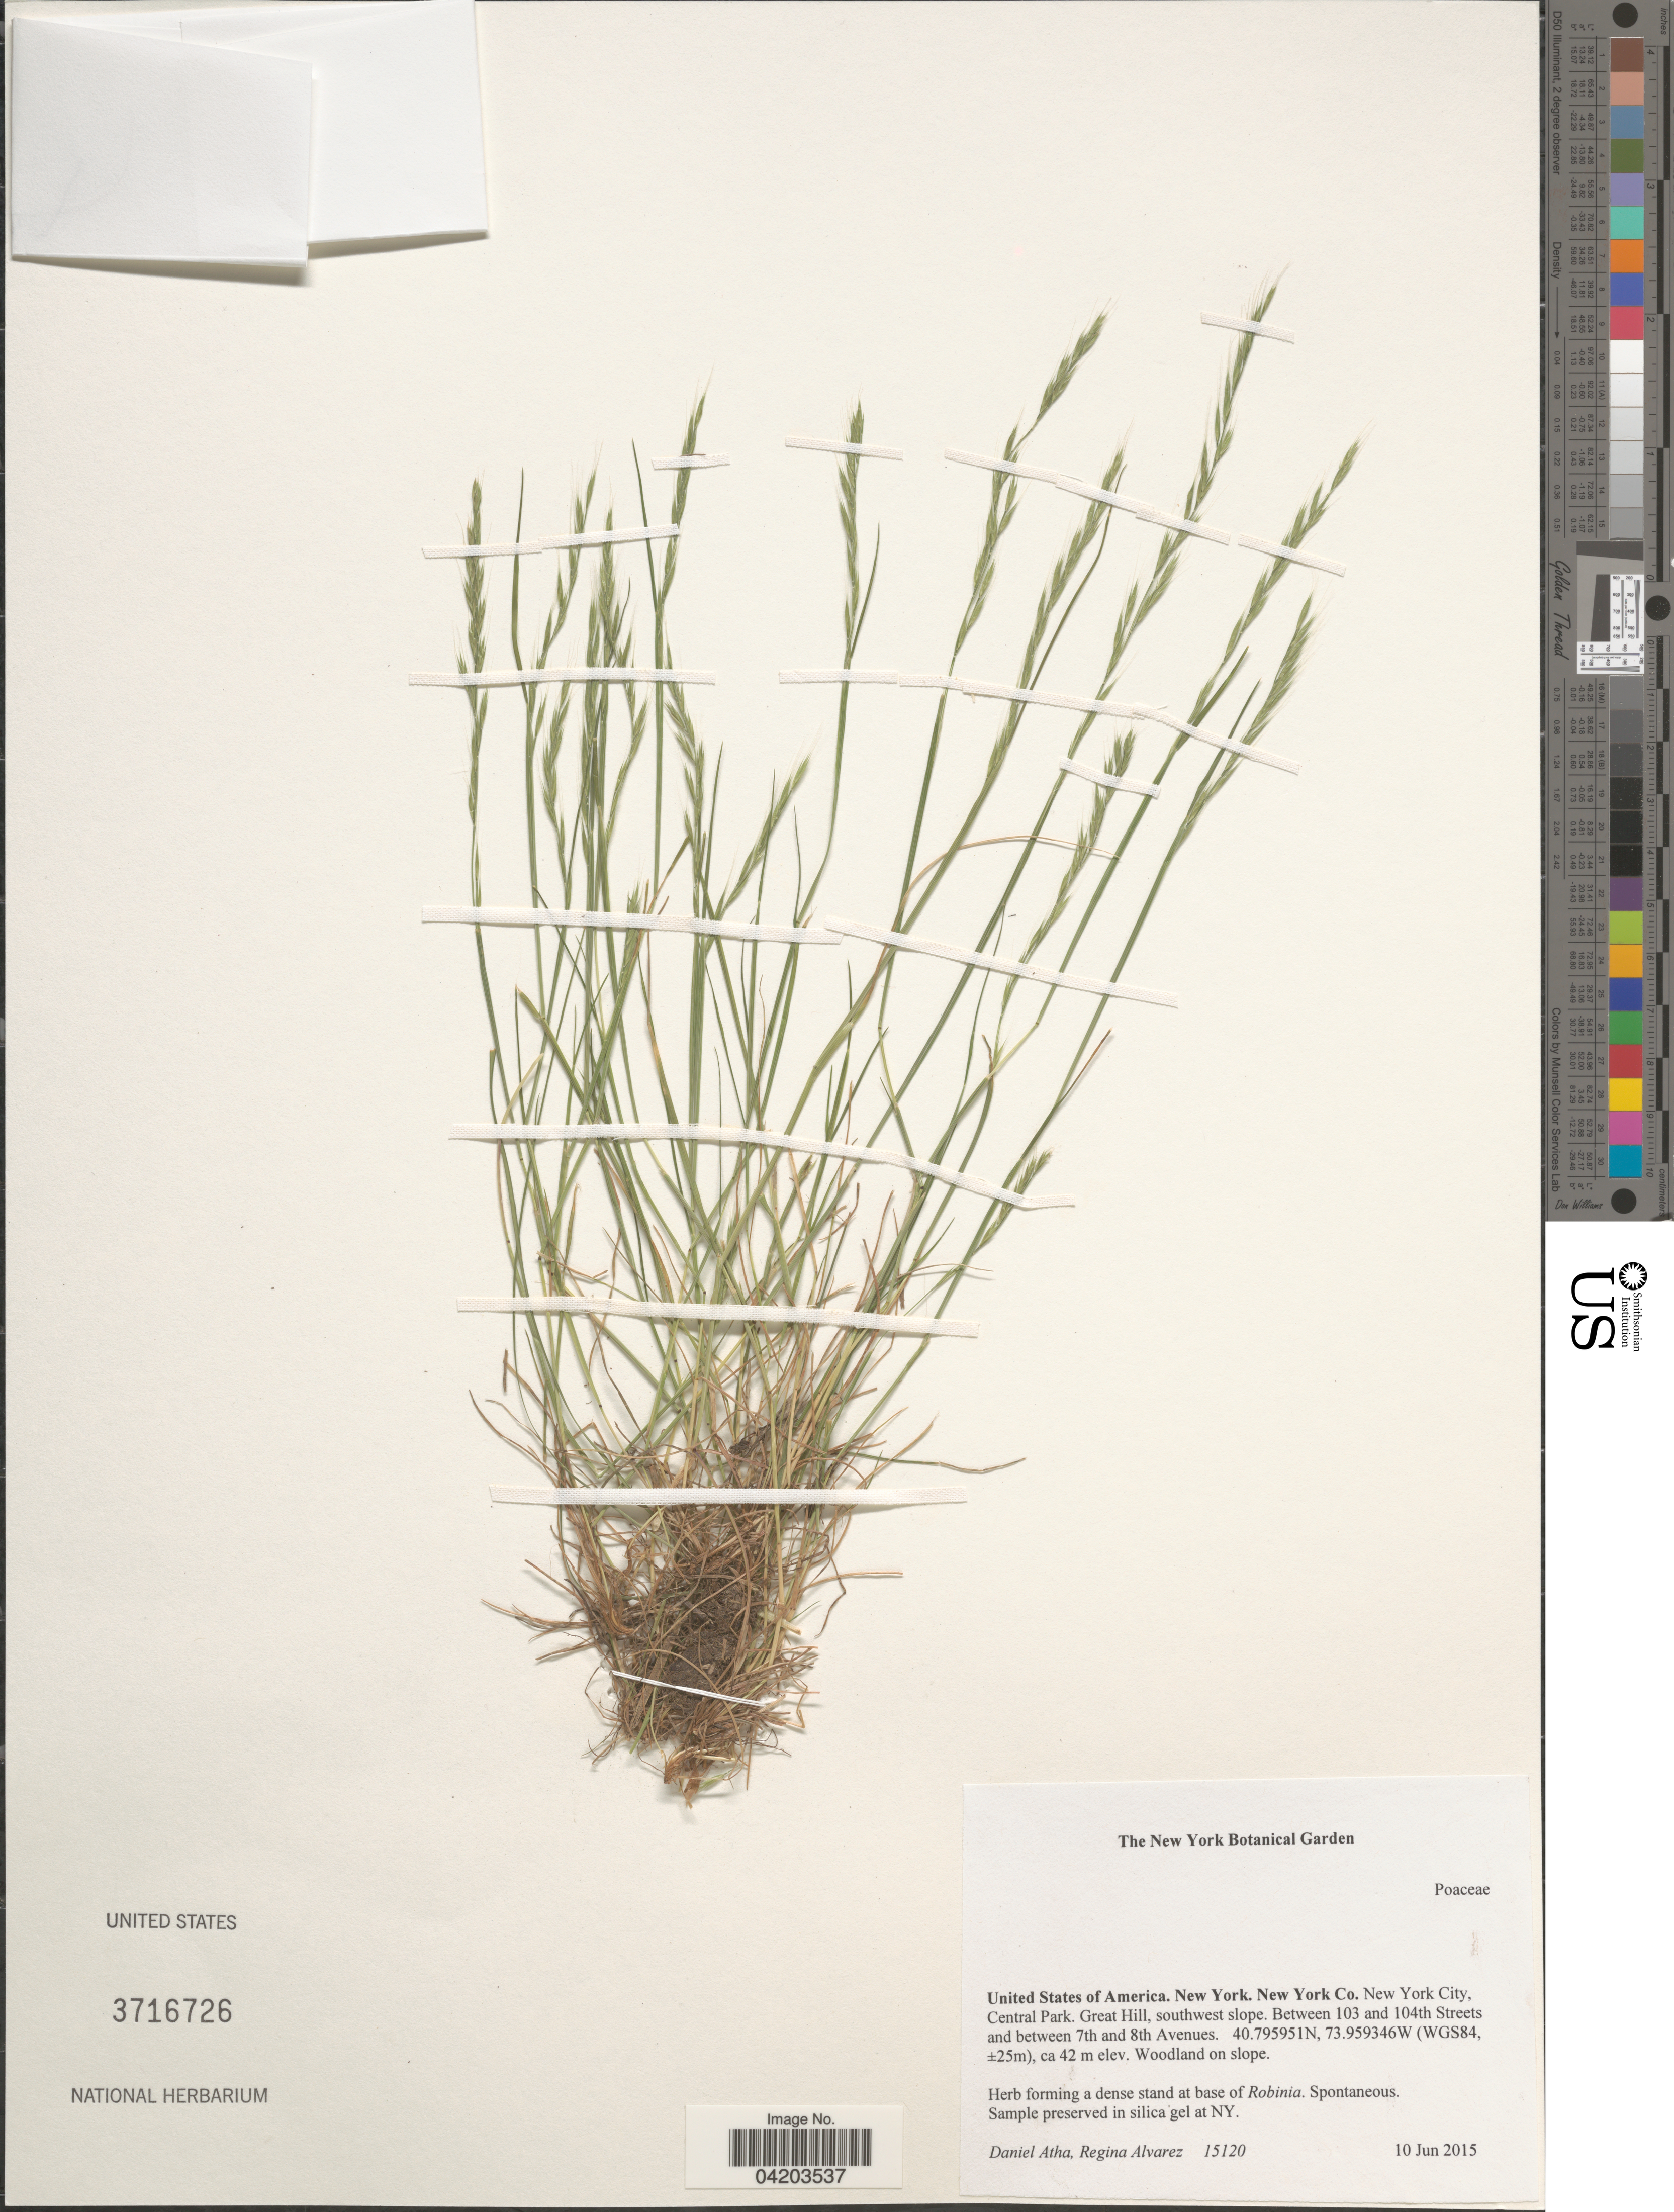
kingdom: Plantae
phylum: Tracheophyta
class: Liliopsida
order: Poales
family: Poaceae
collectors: D. Atha & R. Álvarez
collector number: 15120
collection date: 2015-06-10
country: United States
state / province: New York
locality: New York Co. New York City, Central Park. Great Hill, southwest slope. Between 103 and 104th Streets and between 7th and 8th Avenues. (WGS84, ±25m).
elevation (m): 42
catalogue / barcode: US 3716726